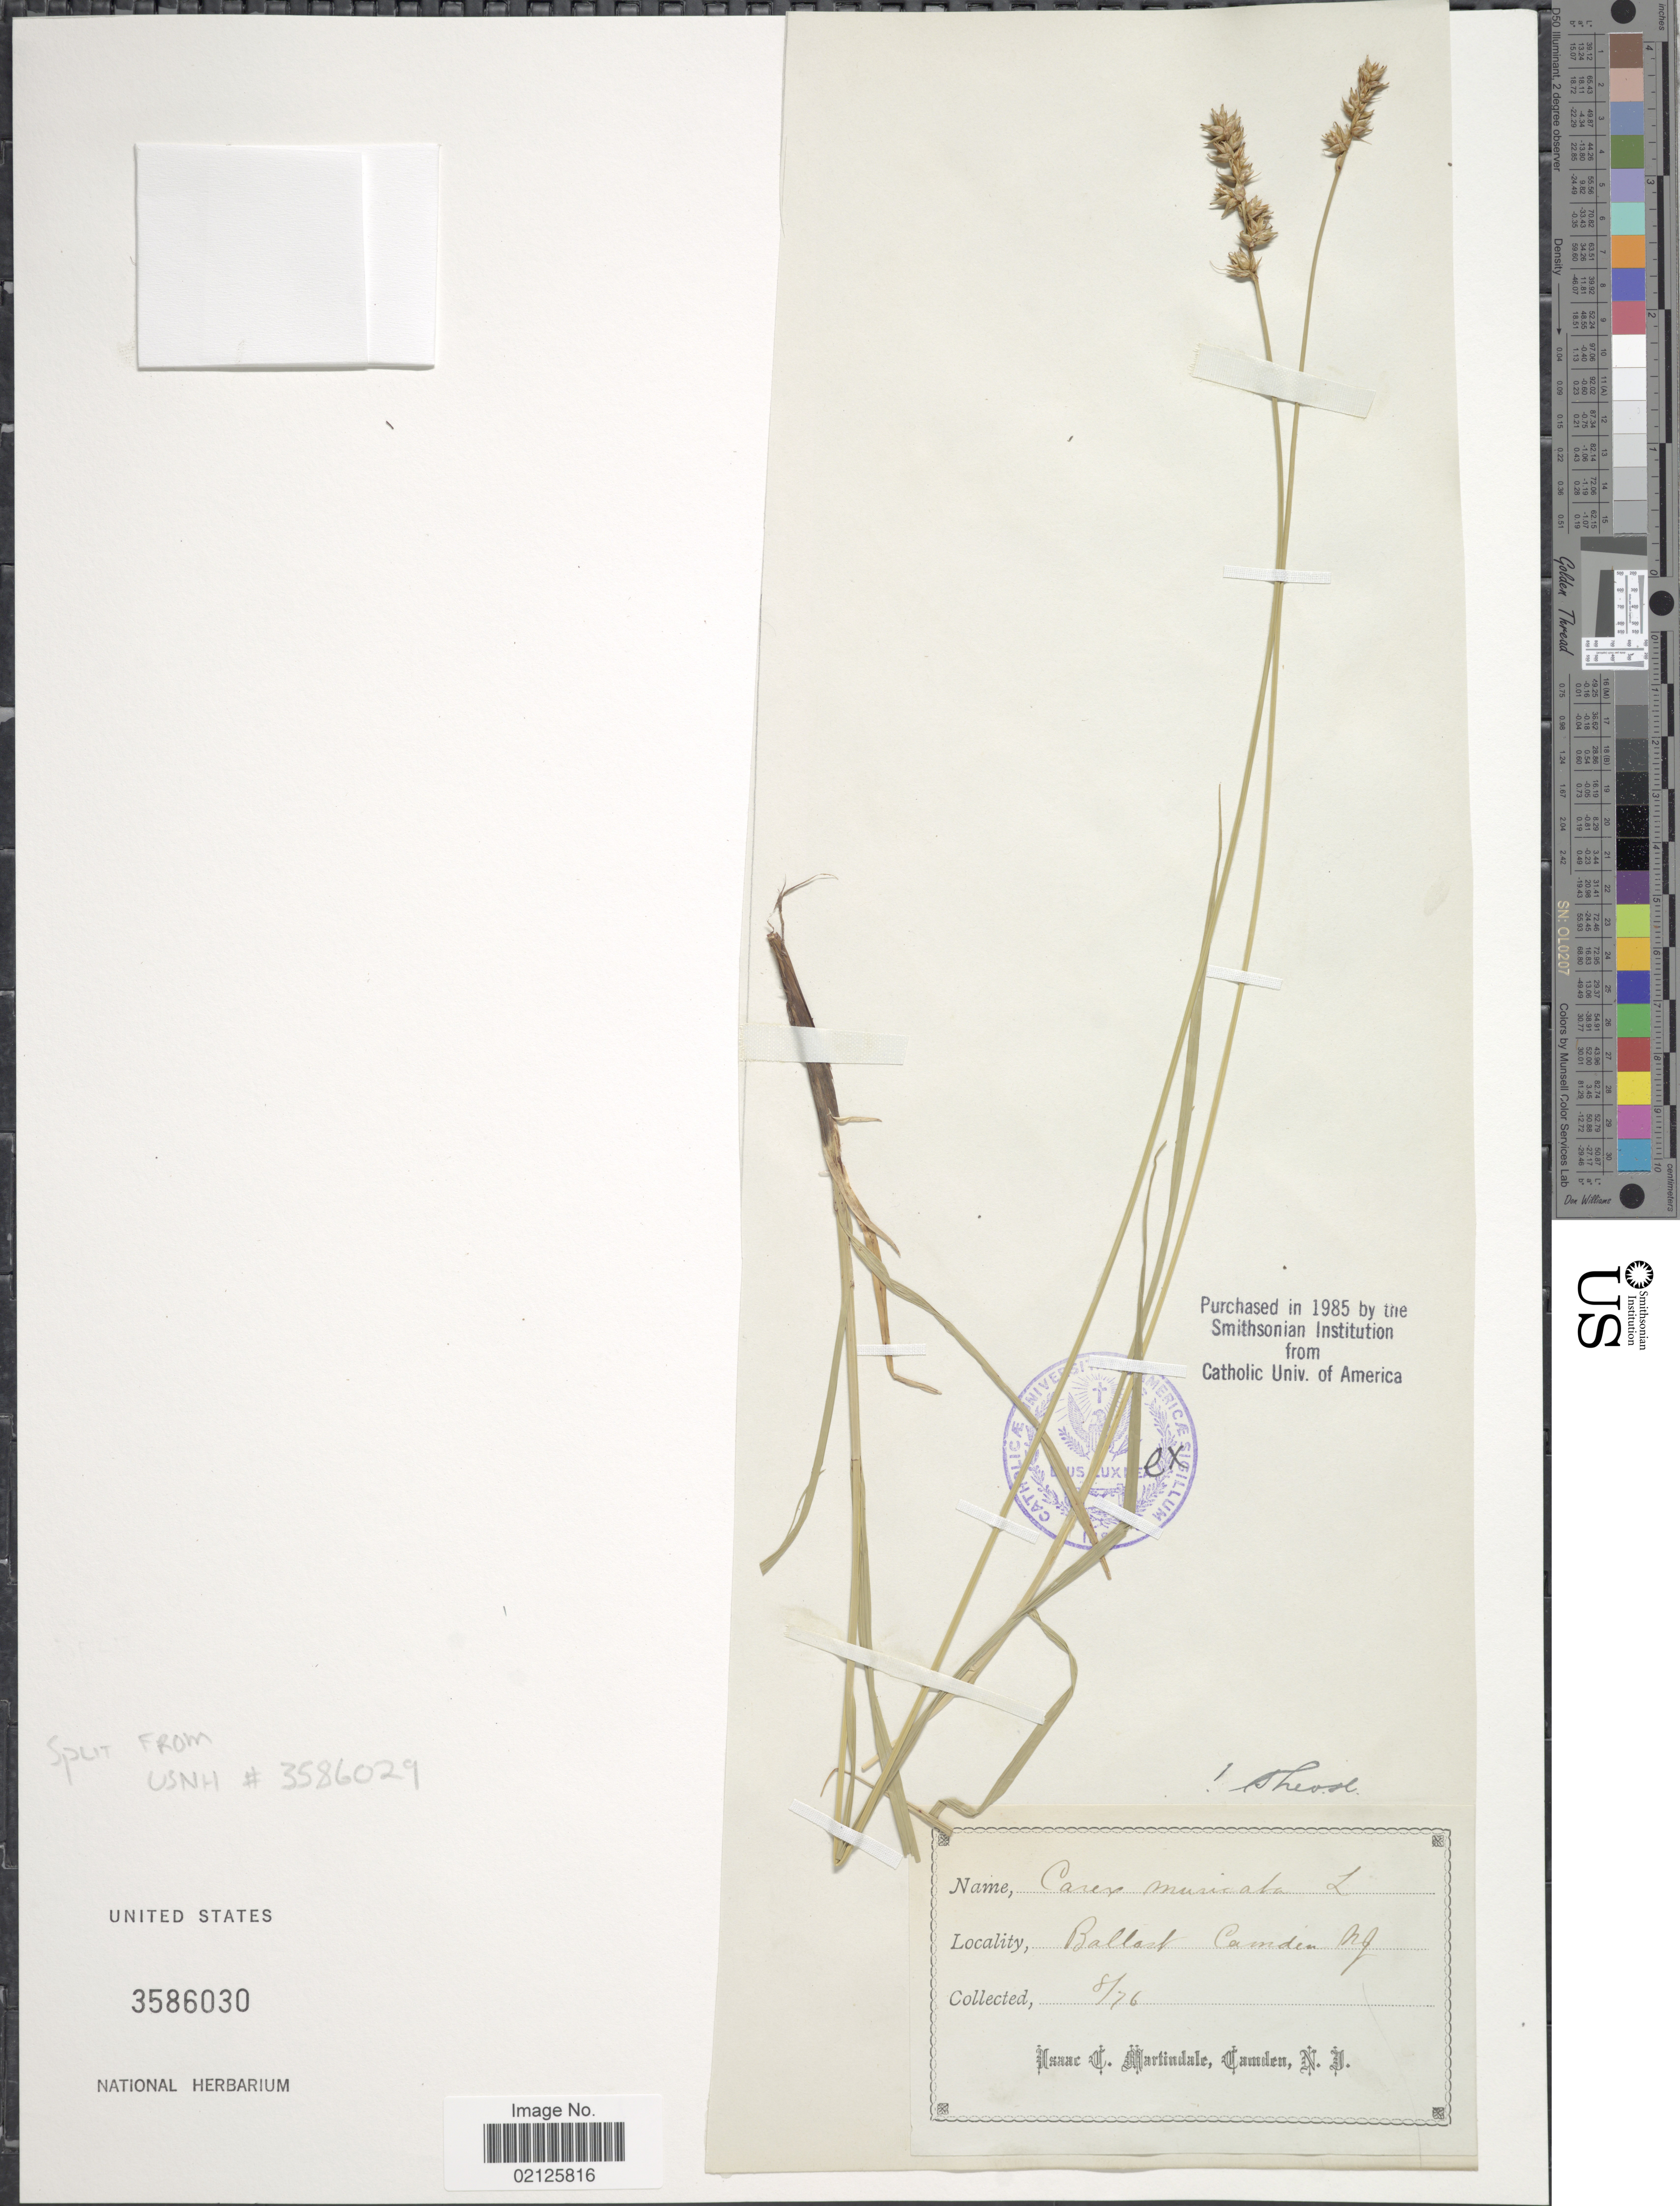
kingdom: Plantae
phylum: Tracheophyta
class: Liliopsida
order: Poales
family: Cyperaceae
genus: Carex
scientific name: Carex muricata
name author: L.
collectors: I. C. Martindale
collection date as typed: Transcribed d/m/y: /8/76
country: United States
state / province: New Jersey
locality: Ballast Camden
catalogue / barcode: US 3586030